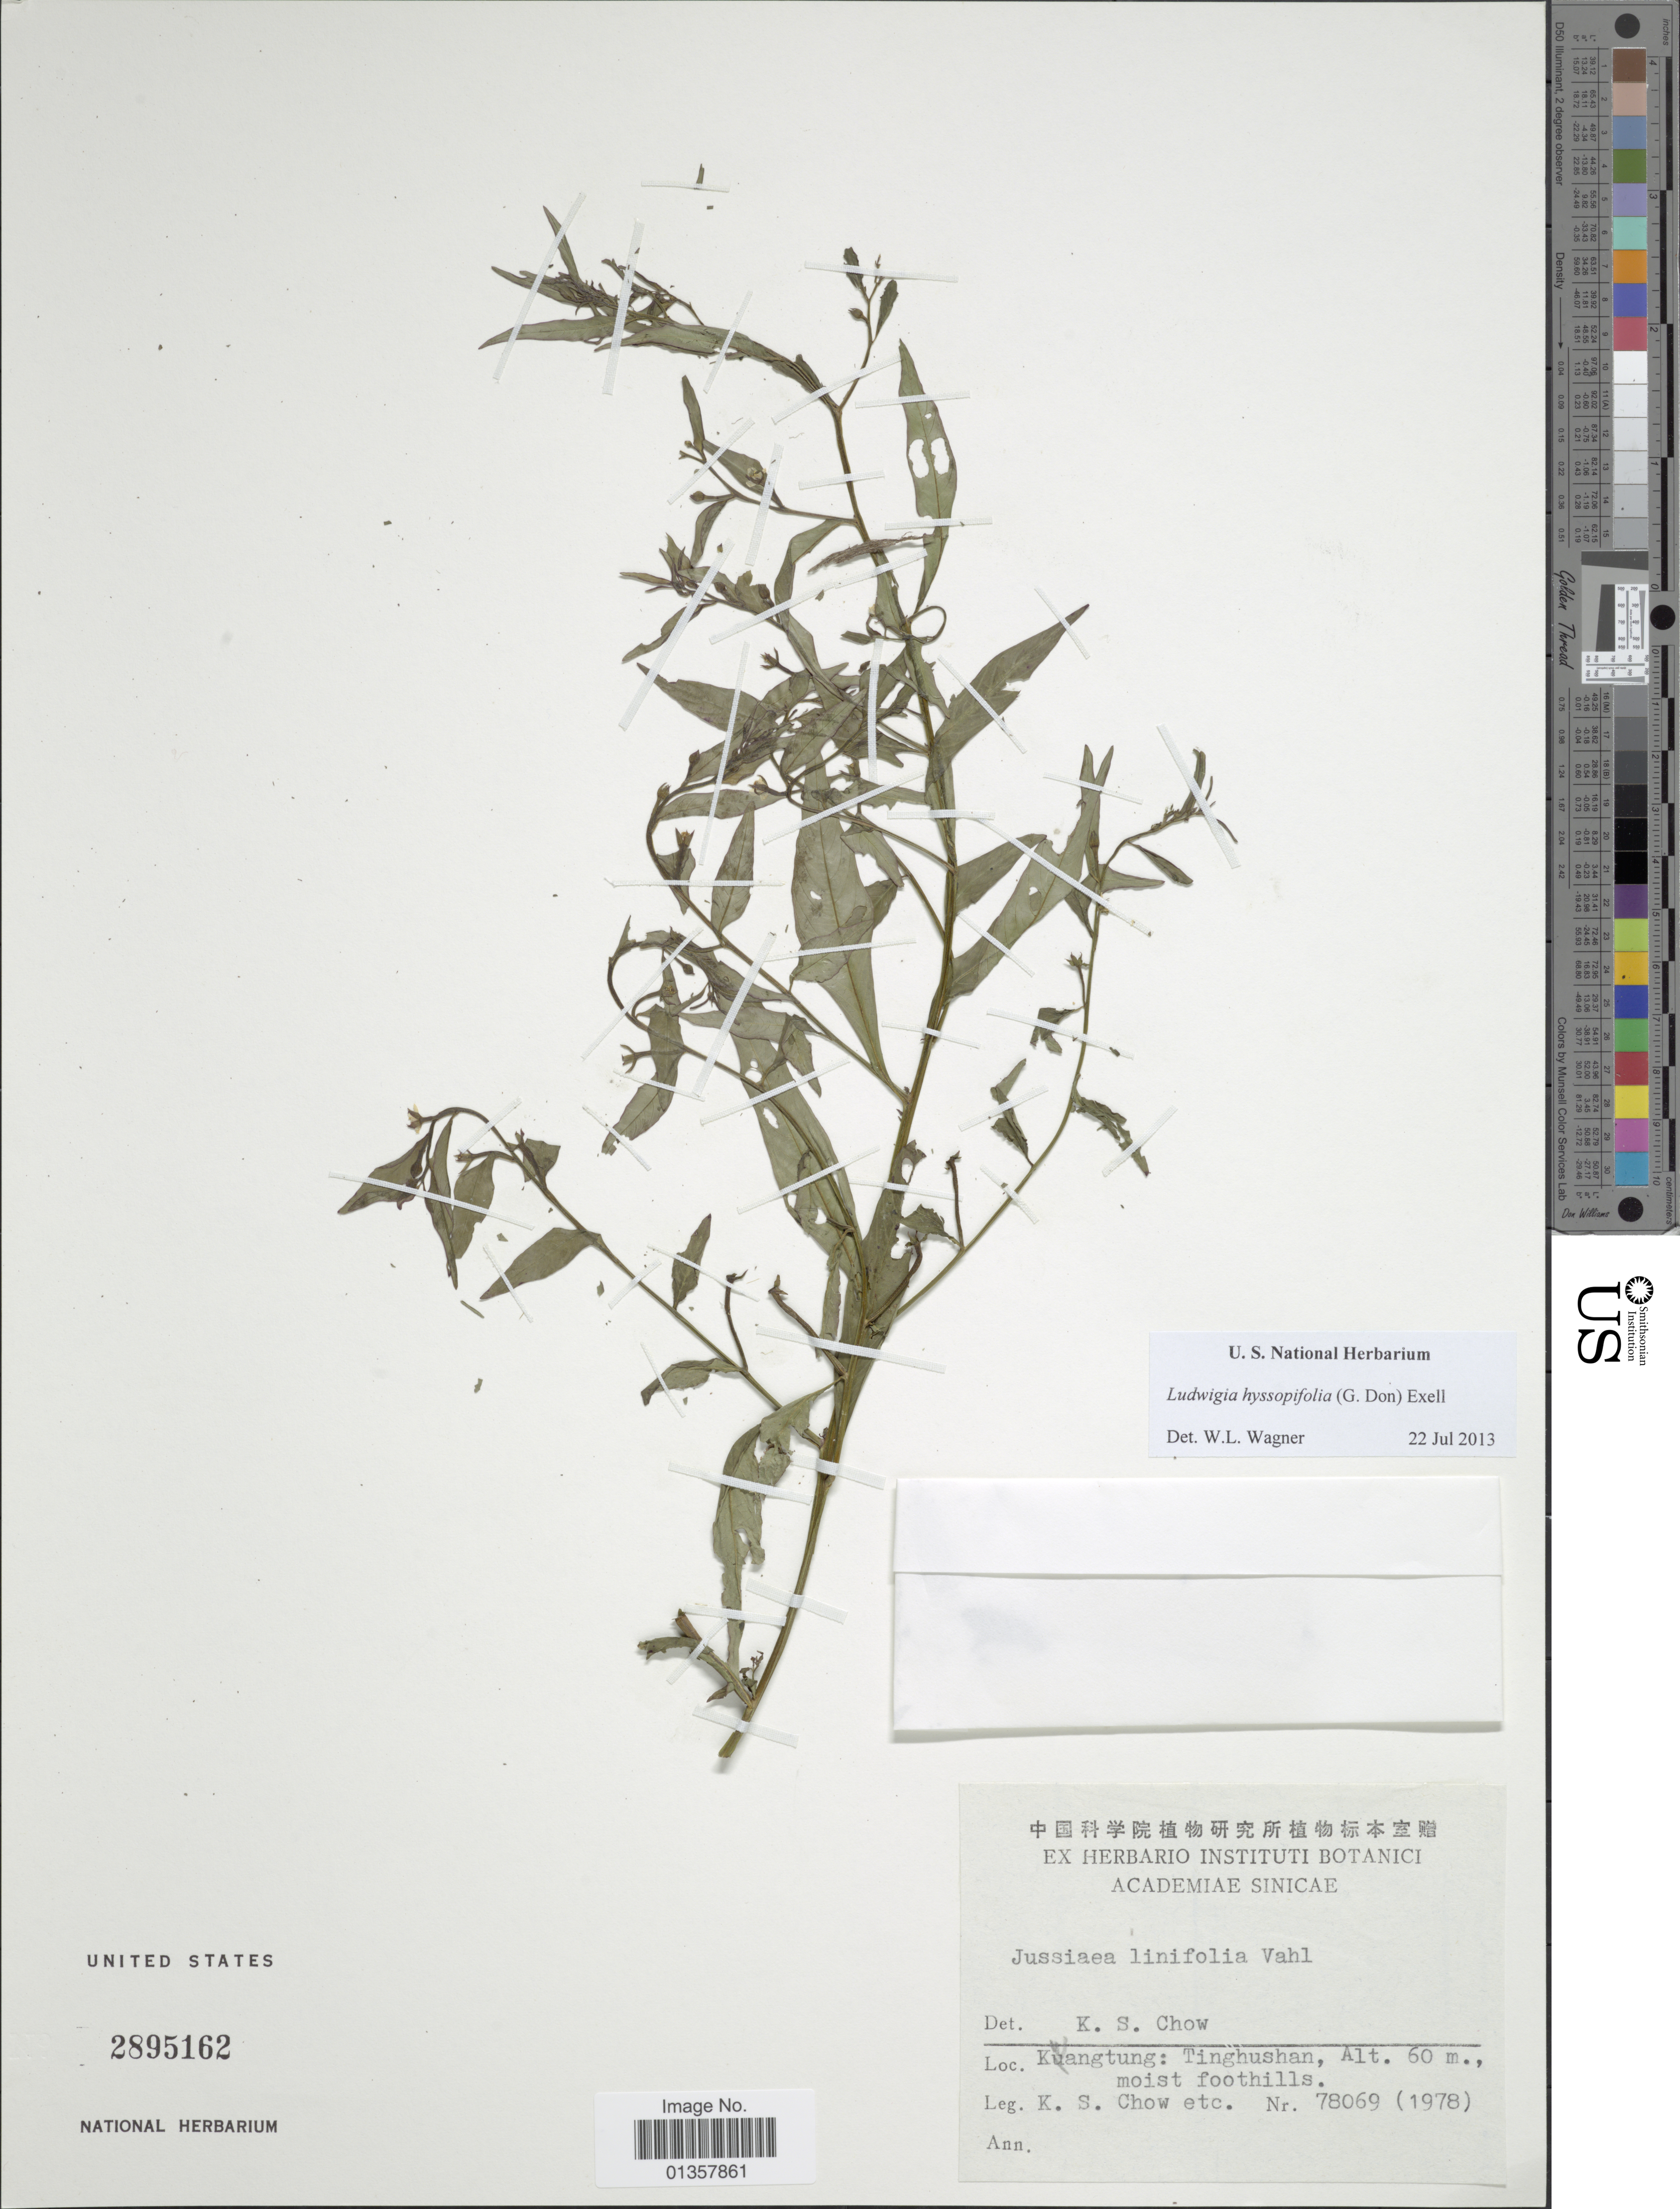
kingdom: Plantae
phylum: Tracheophyta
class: Magnoliopsida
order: Myrtales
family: Onagraceae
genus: Ludwigia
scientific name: Ludwigia hyssopifolia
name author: (G. Don) Exell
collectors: K. S. Chow & et al.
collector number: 78069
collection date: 1978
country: China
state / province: Guangdong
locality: Kwangtung: Tinghushan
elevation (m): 60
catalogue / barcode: US 2895162